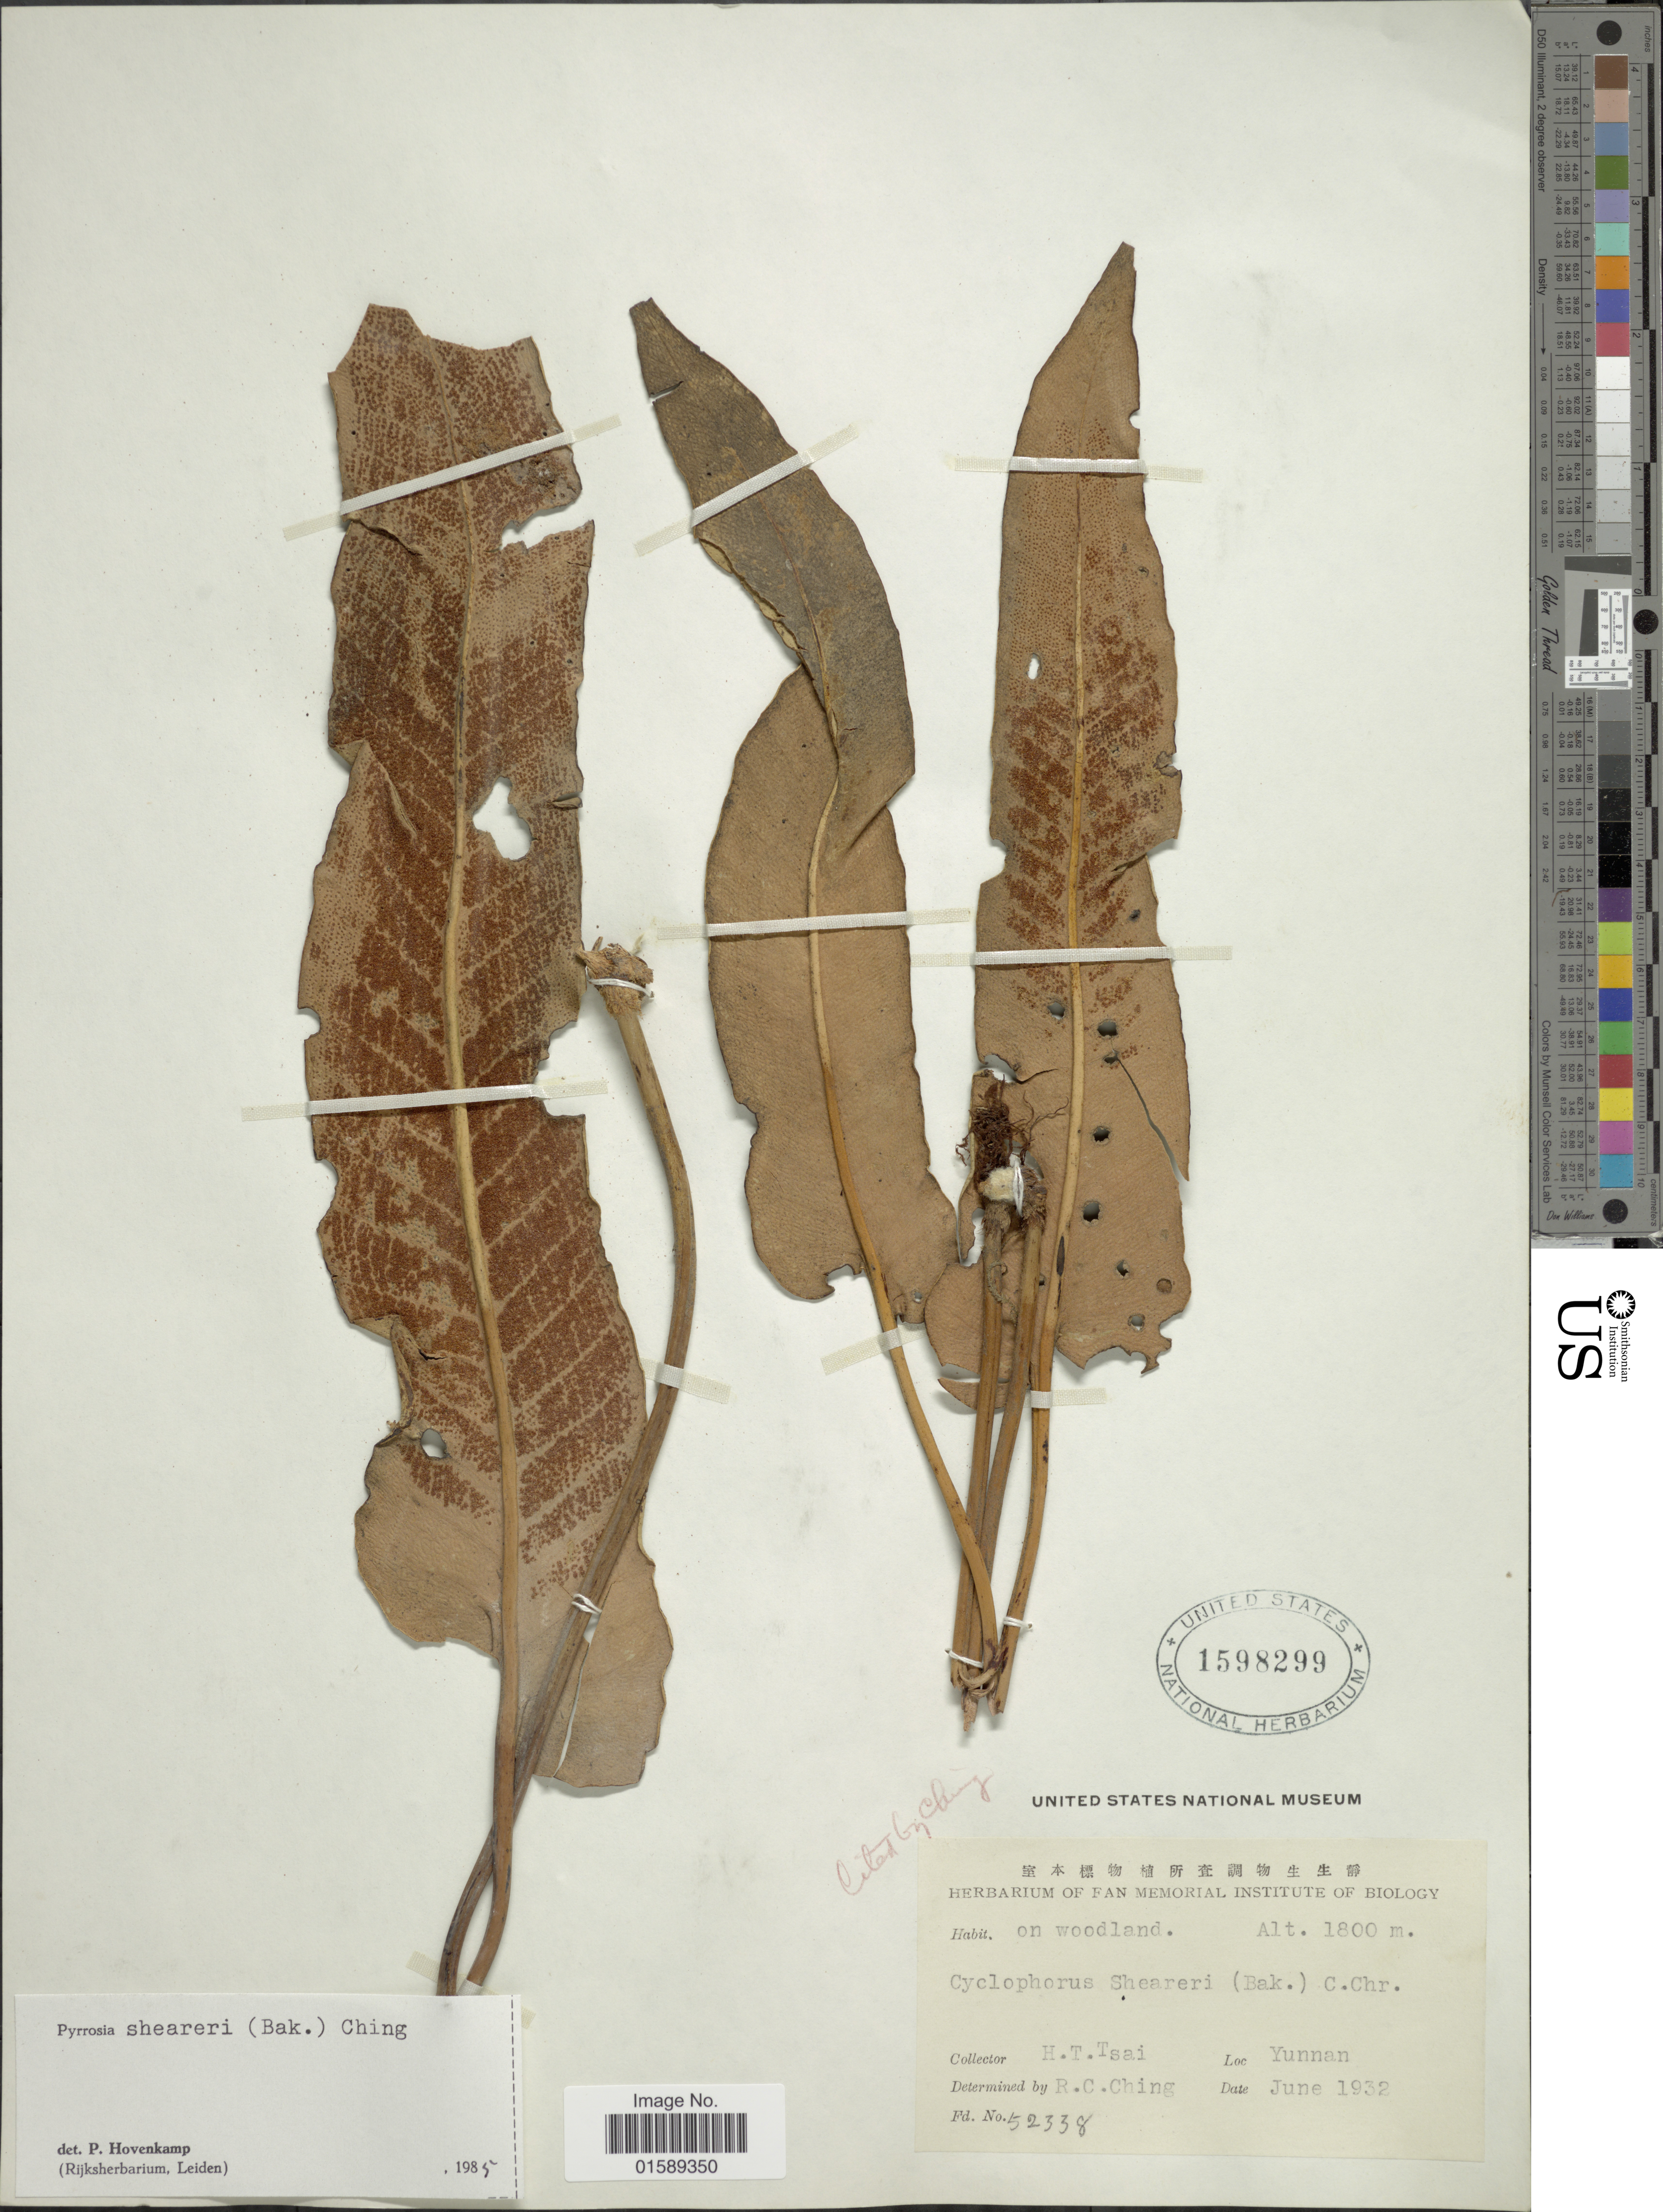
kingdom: Plantae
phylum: Tracheophyta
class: Polypodiopsida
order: Polypodiales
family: Polypodiaceae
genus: Pyrrosia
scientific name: Pyrrosia sheareri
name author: (Baker) Ching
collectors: H. Tsai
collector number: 52338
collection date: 1932-06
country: China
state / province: Yunnan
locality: Yunnan.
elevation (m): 1800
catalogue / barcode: US 1598299